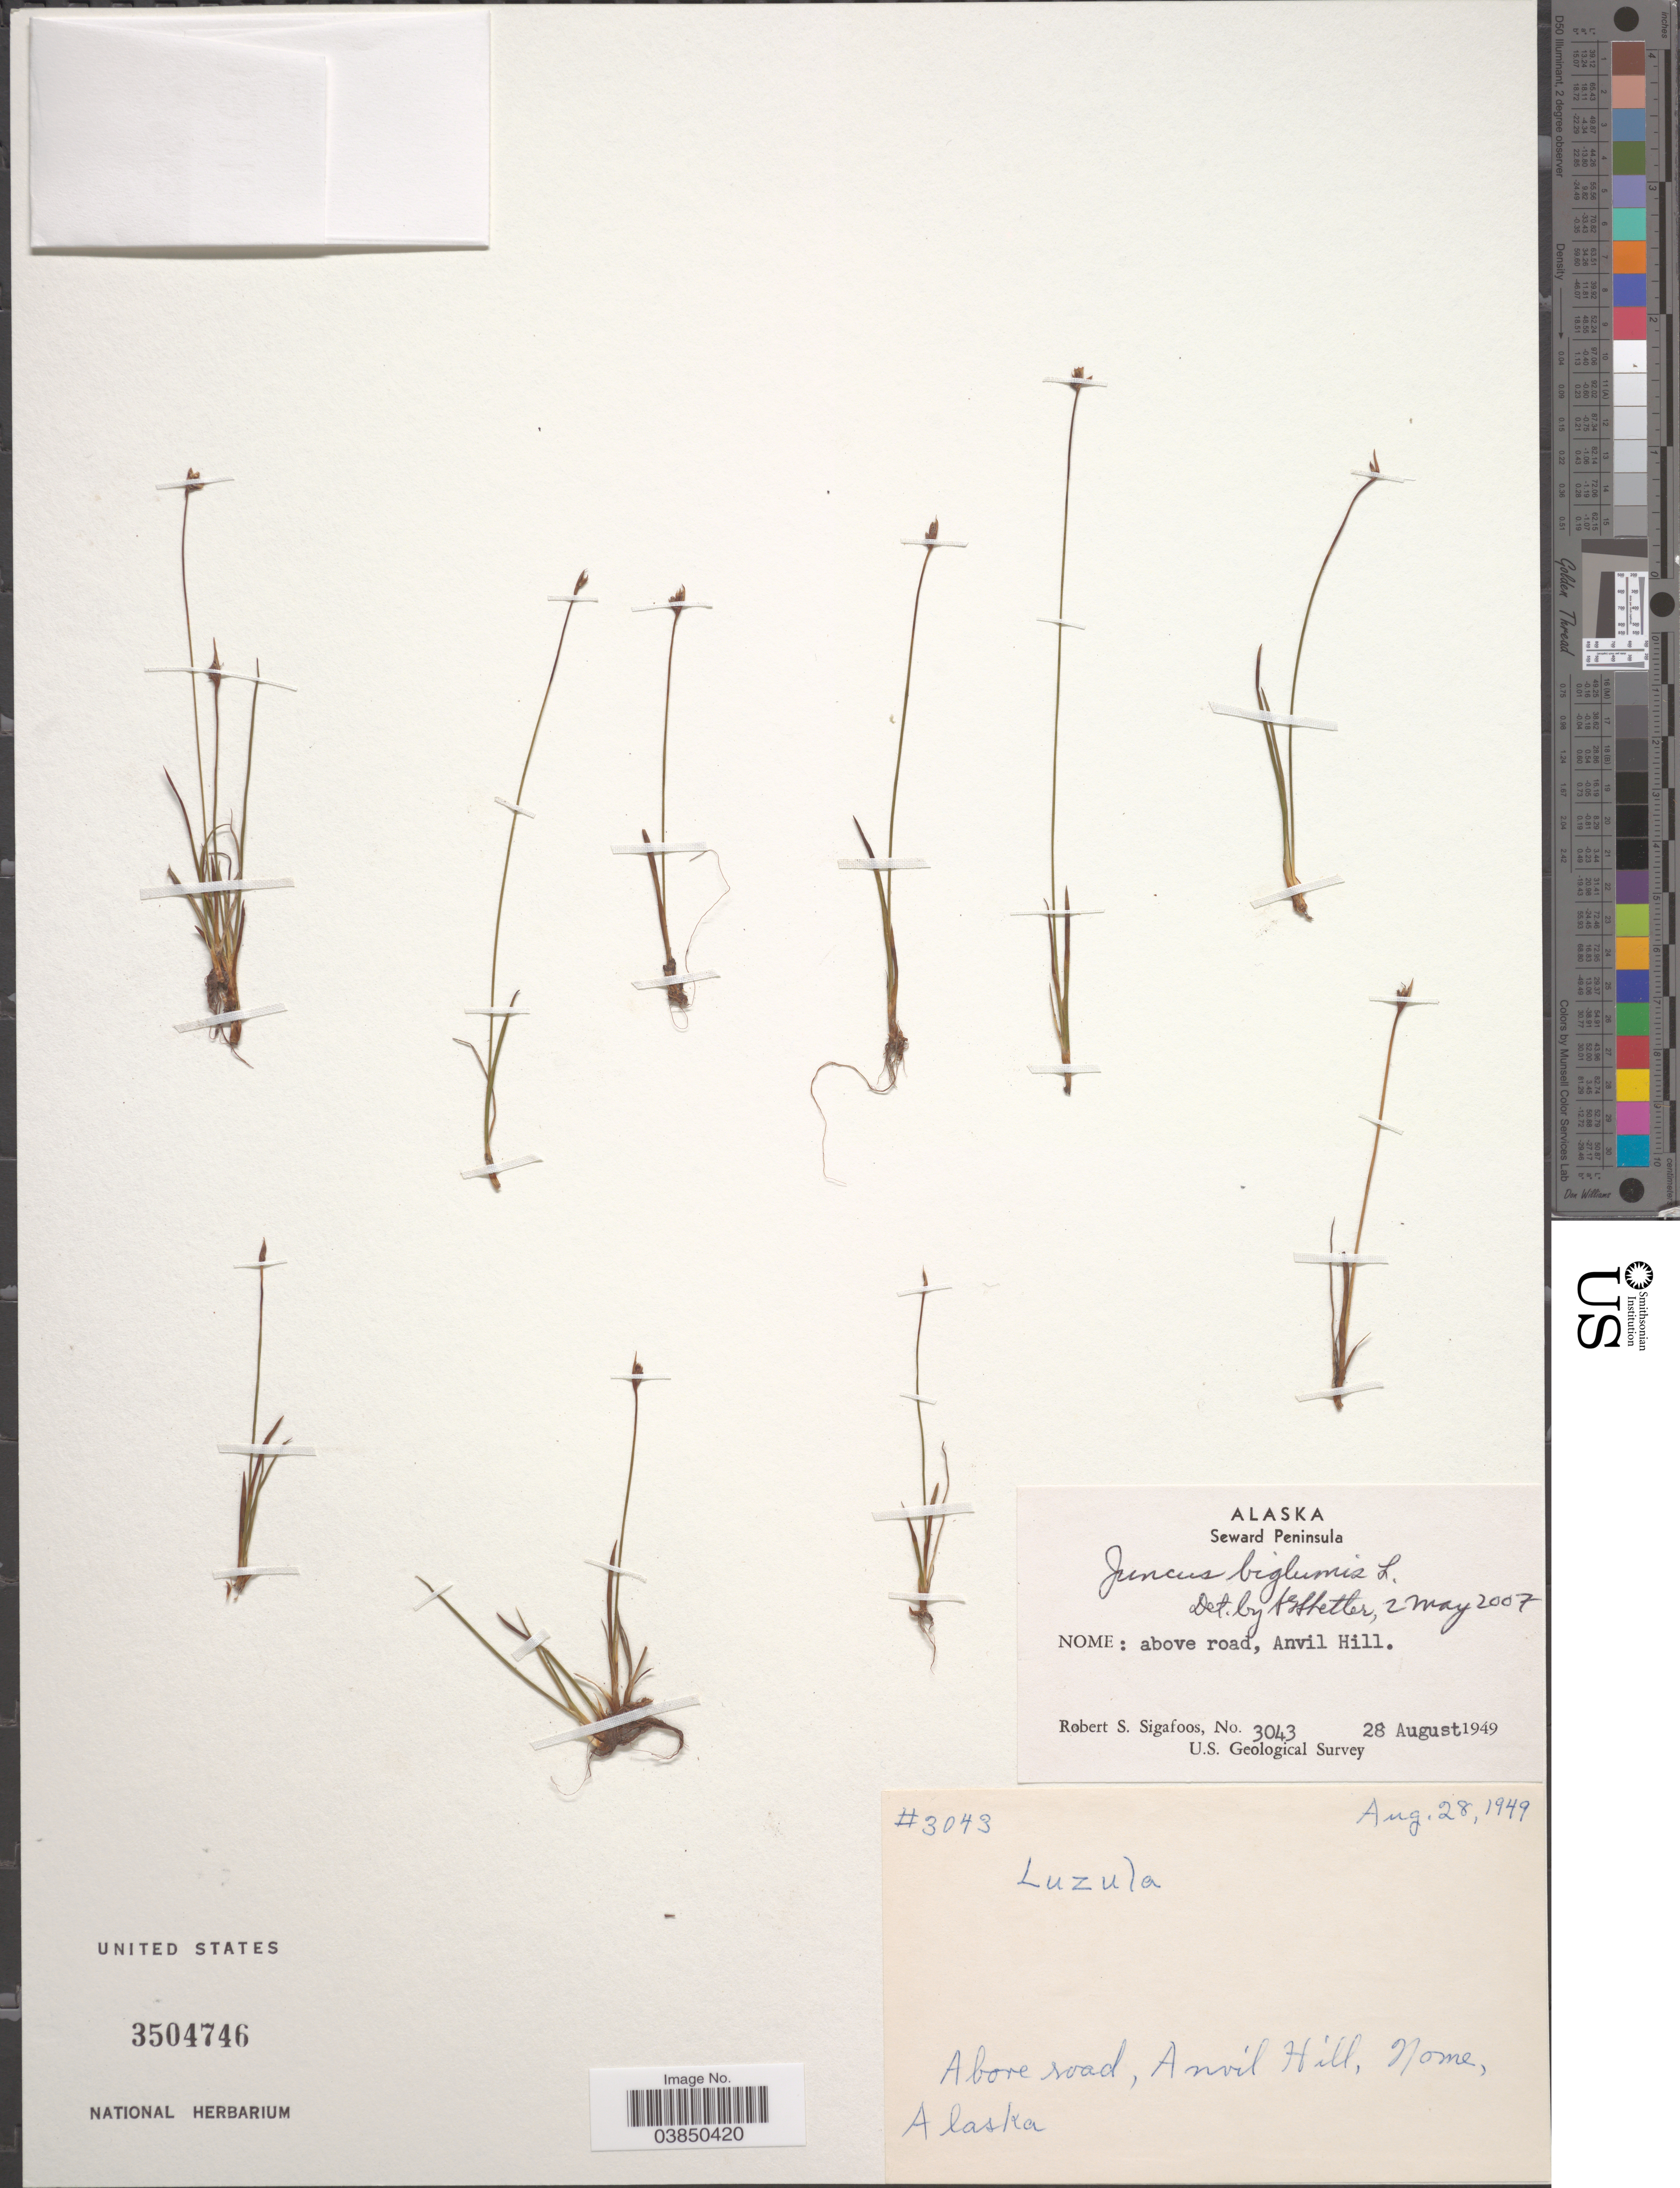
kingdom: Plantae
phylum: Tracheophyta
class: Liliopsida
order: Poales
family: Juncaceae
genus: Juncus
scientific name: Juncus biglumis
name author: L.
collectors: R. Sigafoos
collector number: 3043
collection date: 1949-08-28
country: United States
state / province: Alaska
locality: Seward Peninsula. Nome: above road, Anvil Hill.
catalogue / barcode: US 3504746